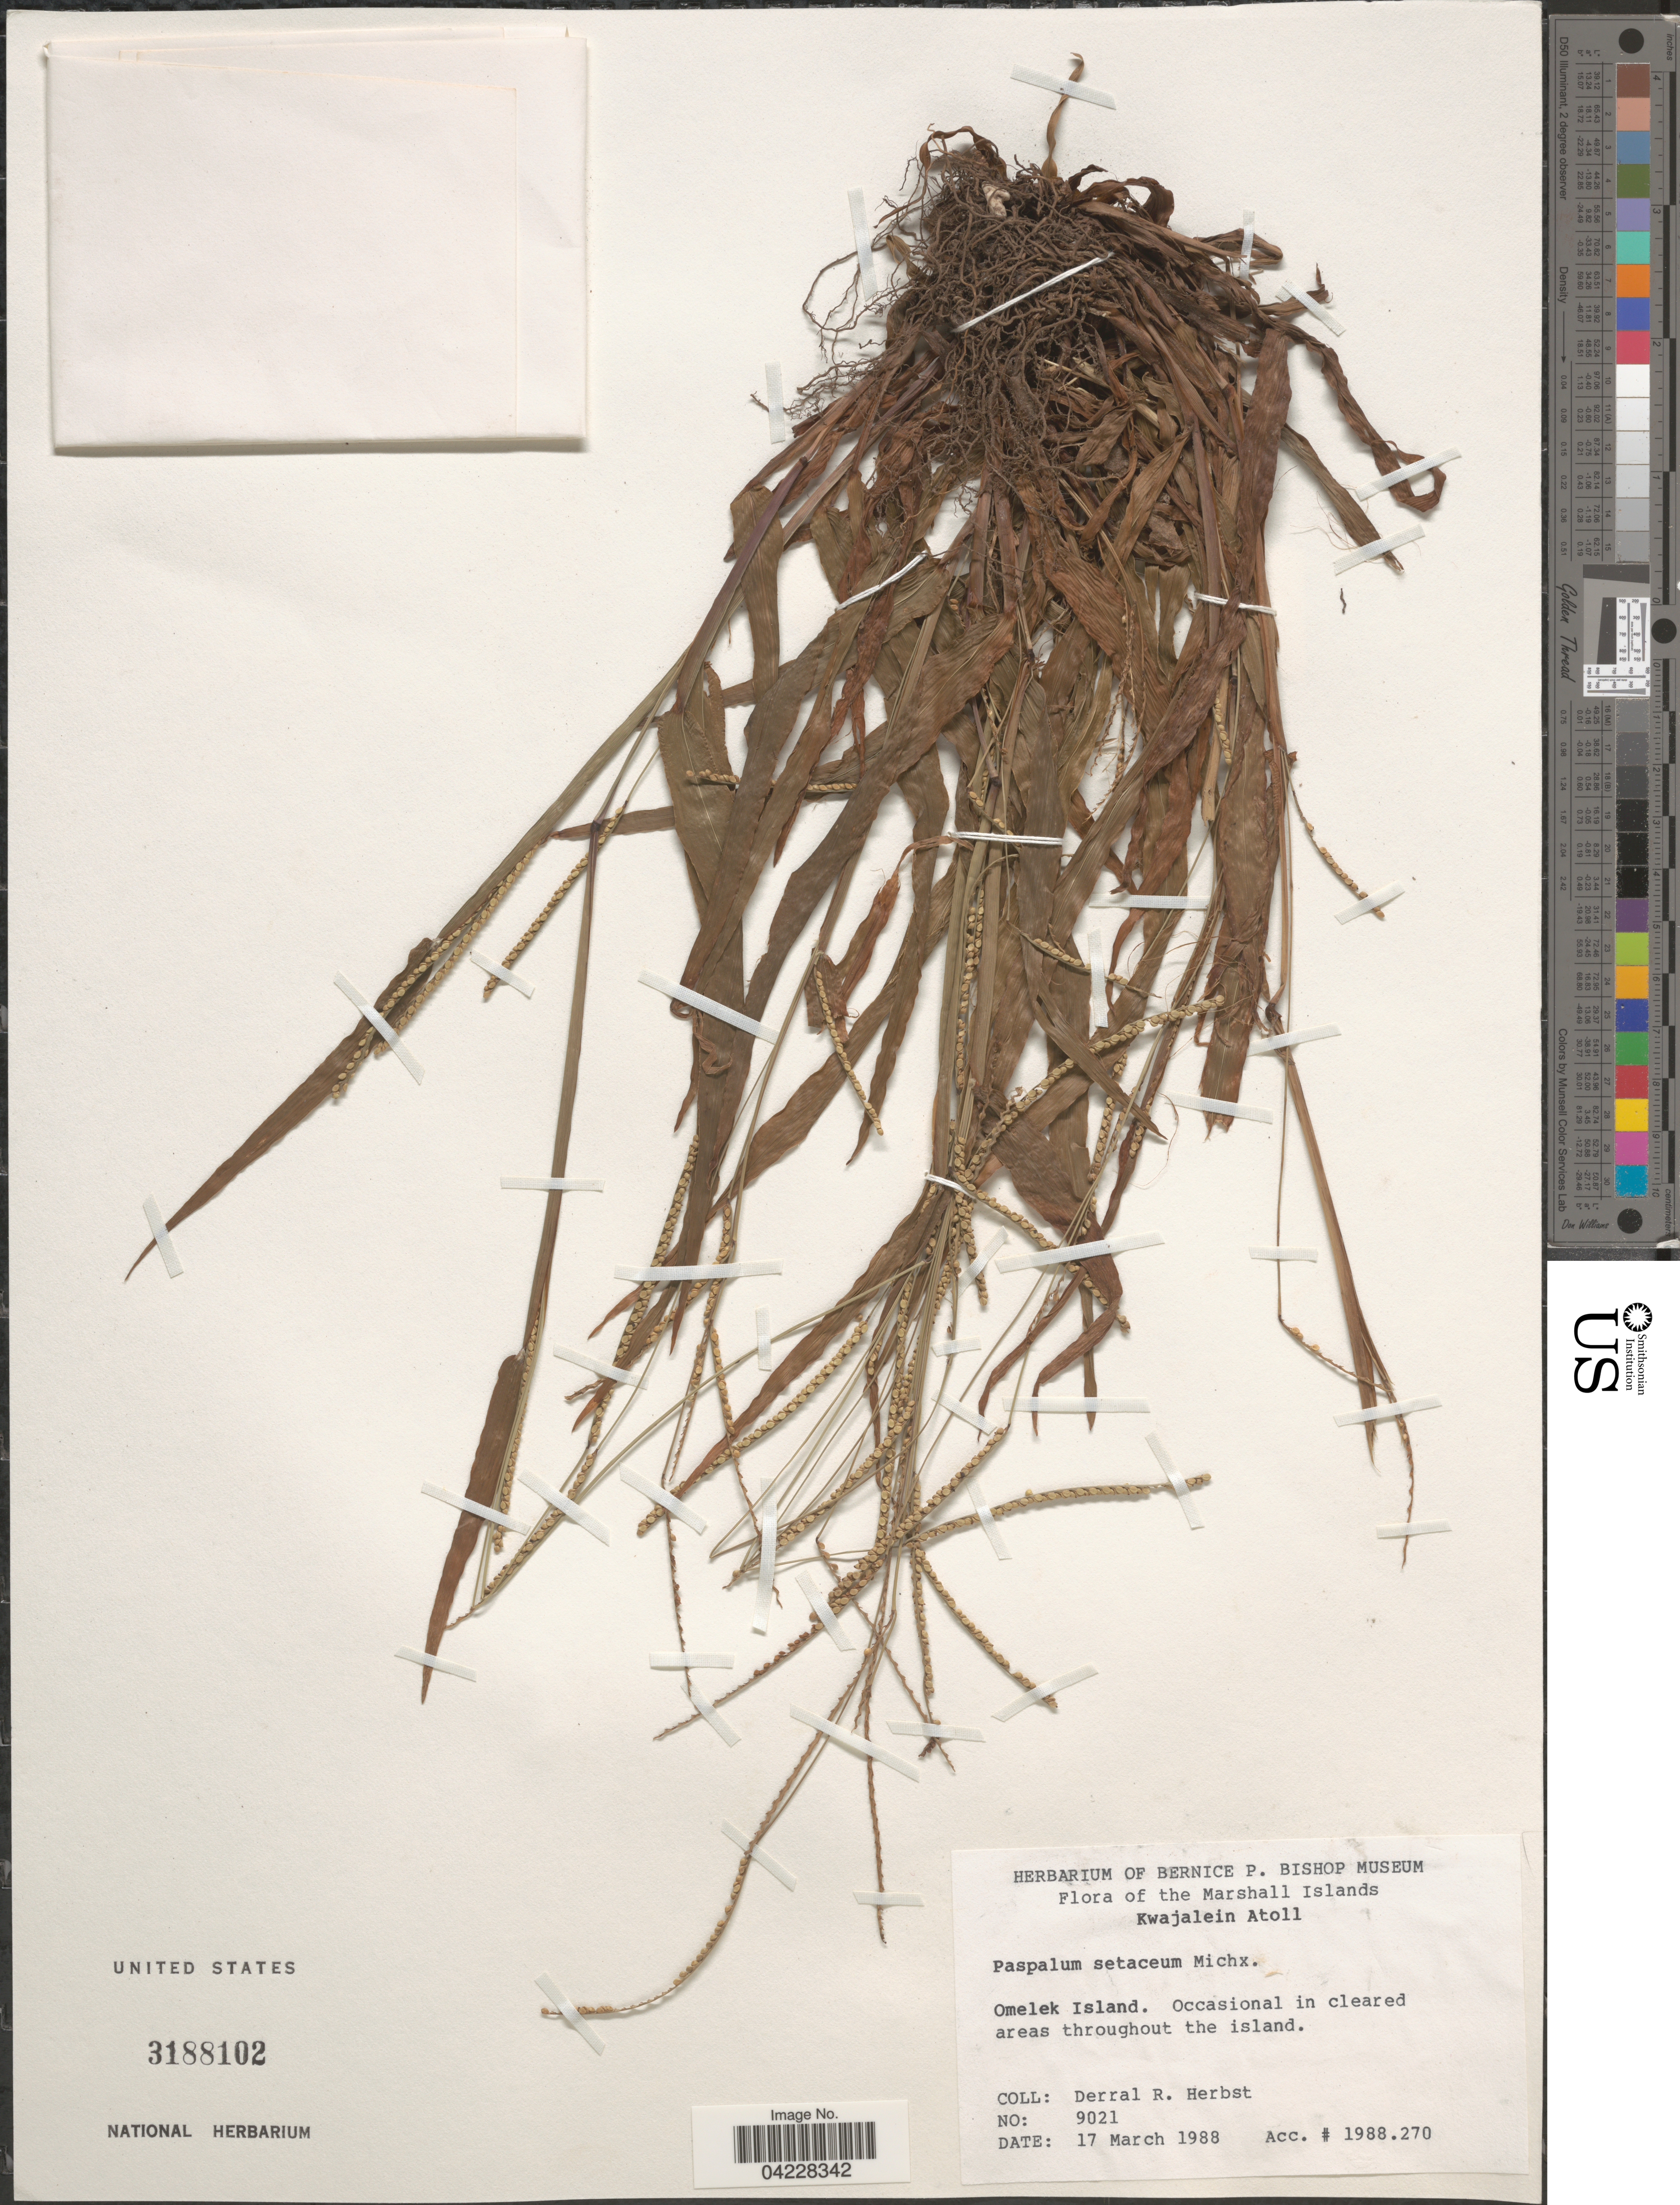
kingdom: Plantae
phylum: Tracheophyta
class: Liliopsida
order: Poales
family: Poaceae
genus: Paspalum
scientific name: Paspalum setaceum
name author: Michx.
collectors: D. R. Herbst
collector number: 9021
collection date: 1988-03-17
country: Marshall Islands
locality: Kwajalein Atoll. Omelek Island. Occasional in cleared areas throughout the island.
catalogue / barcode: US 3188102